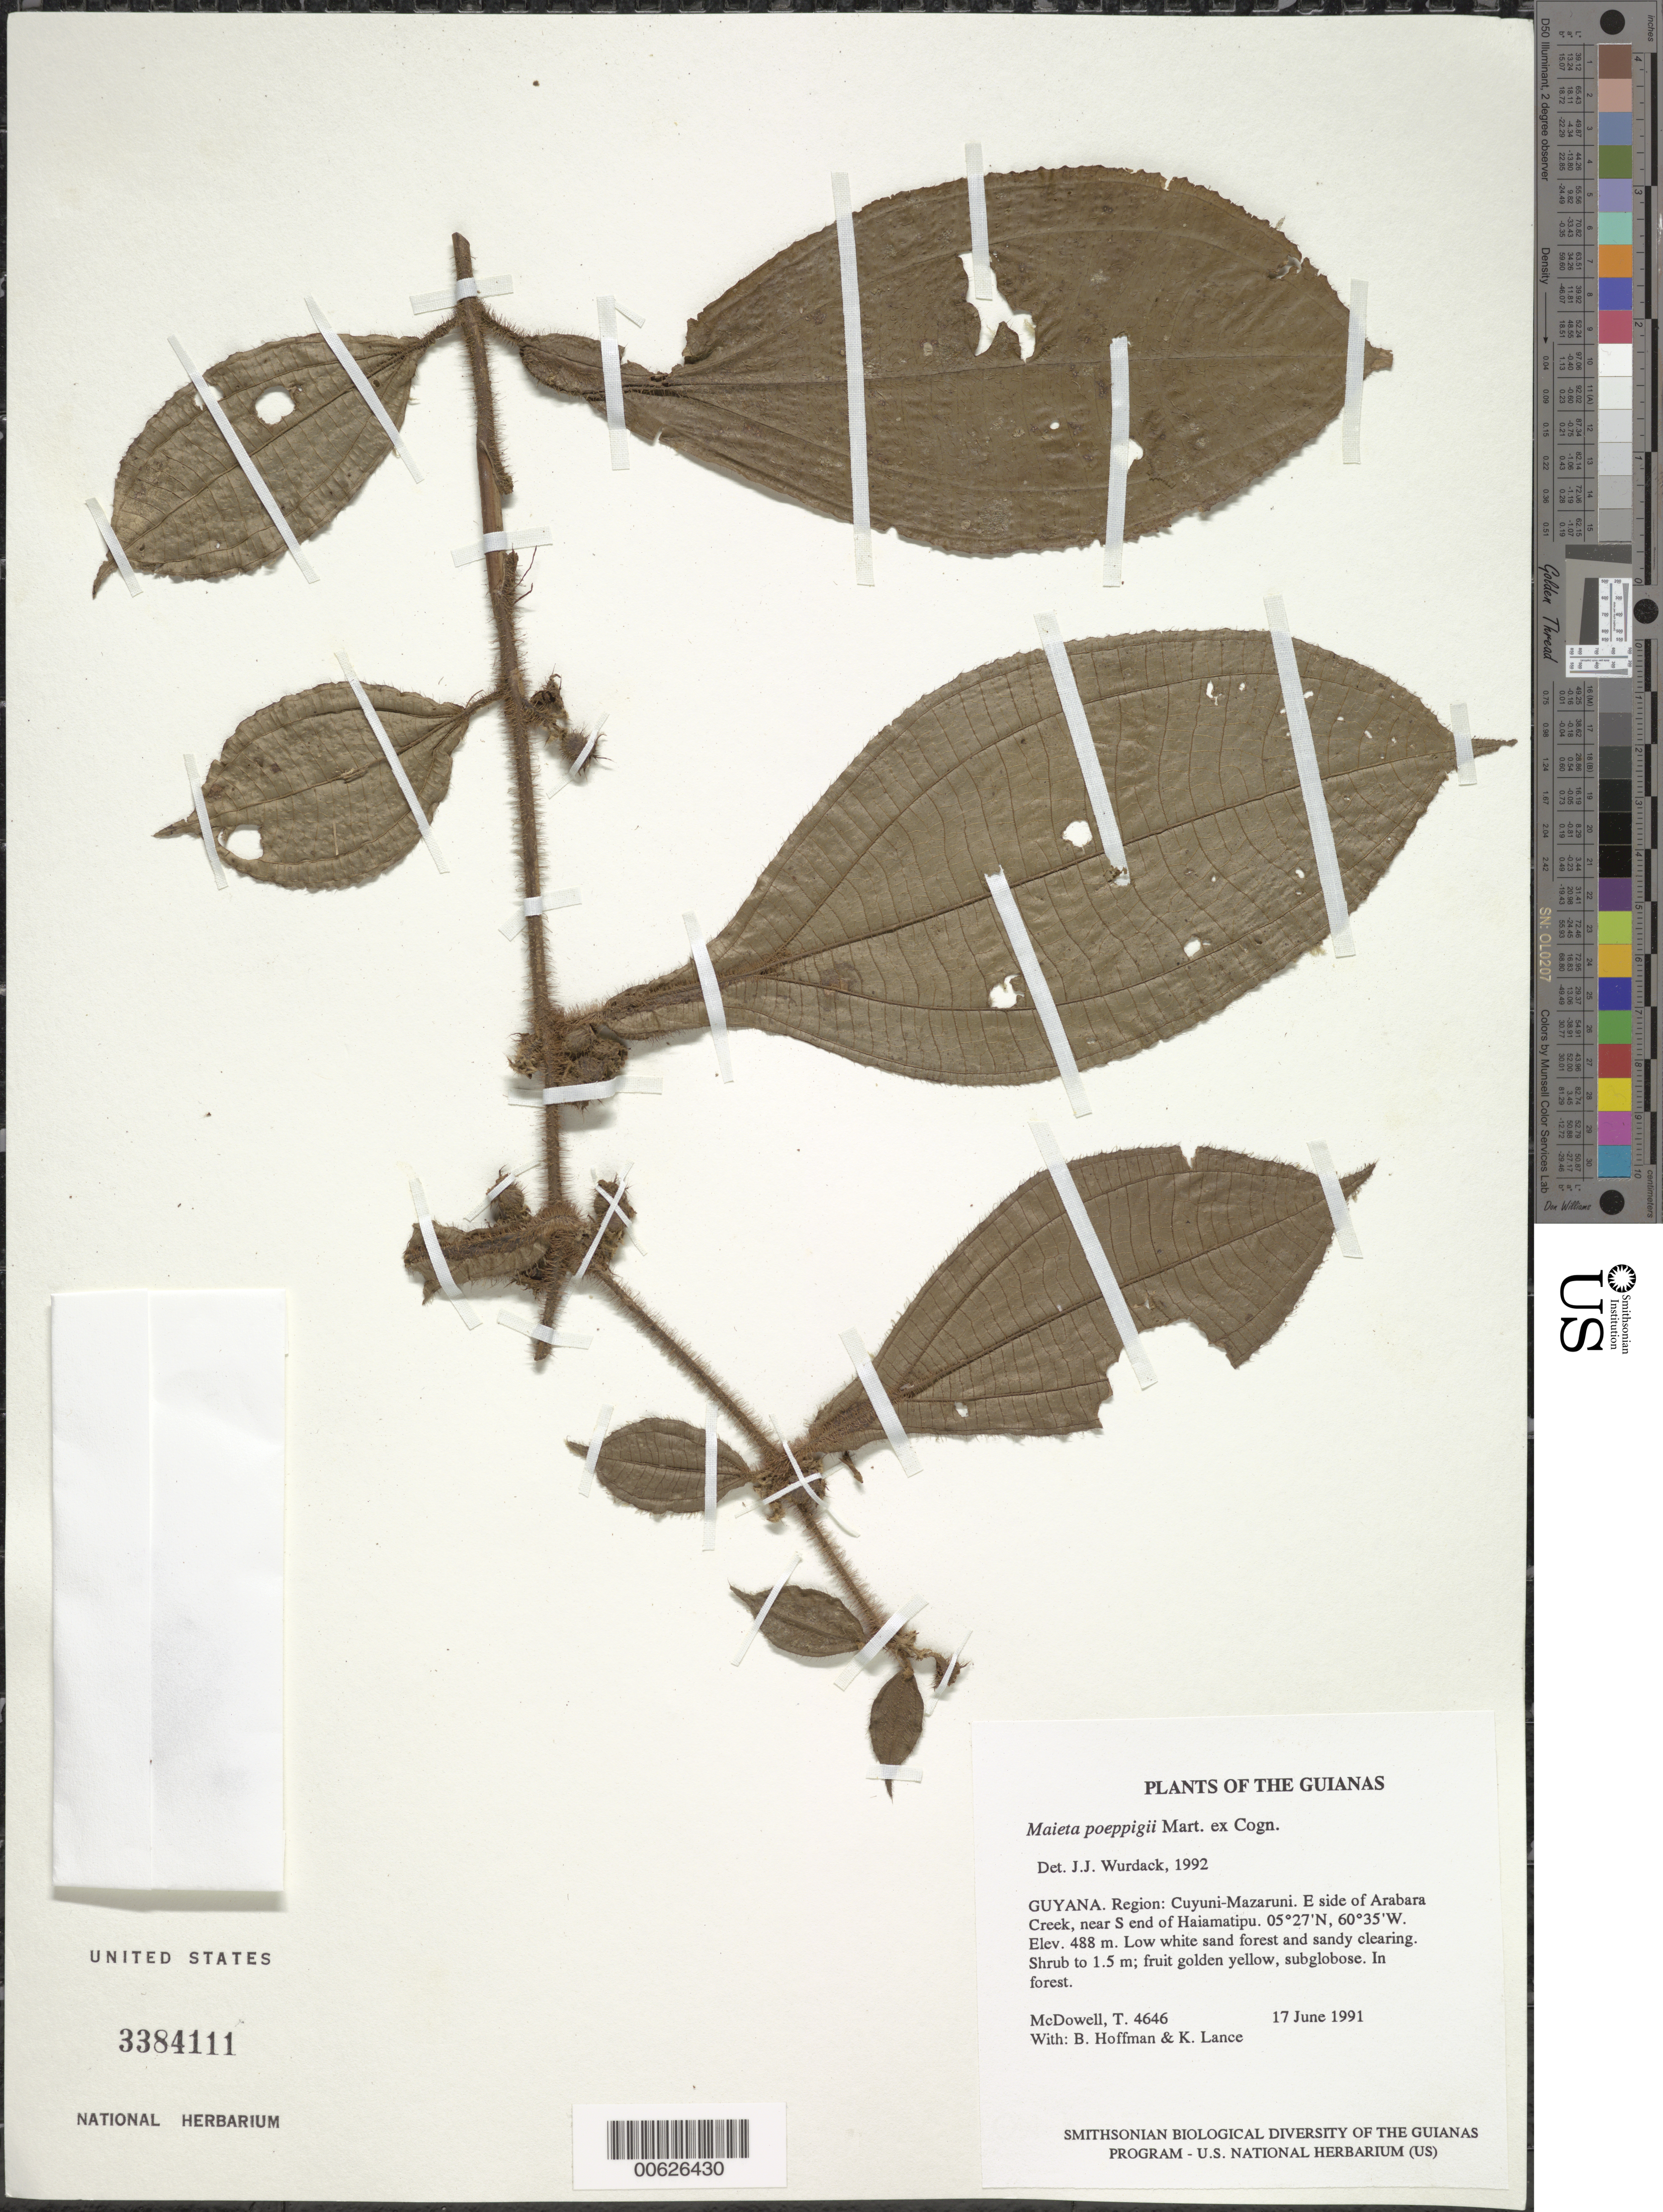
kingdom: Plantae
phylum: Tracheophyta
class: Magnoliopsida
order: Myrtales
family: Melastomataceae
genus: Maieta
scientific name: Maieta poeppigii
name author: Mart. ex Cogn.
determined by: Wurdack, John J., (US), US (UNITED STATES)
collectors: T. McDowell, B. Hoffman & K. Lance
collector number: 4646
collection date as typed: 17 June 1991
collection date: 1991-06-17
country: Guyana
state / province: Cuyuni-Mazaruni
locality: E side of Arabaru Creek, near S end of Haiamatipu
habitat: Low white sand forest and sandy clearing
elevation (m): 488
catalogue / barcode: US 3384111